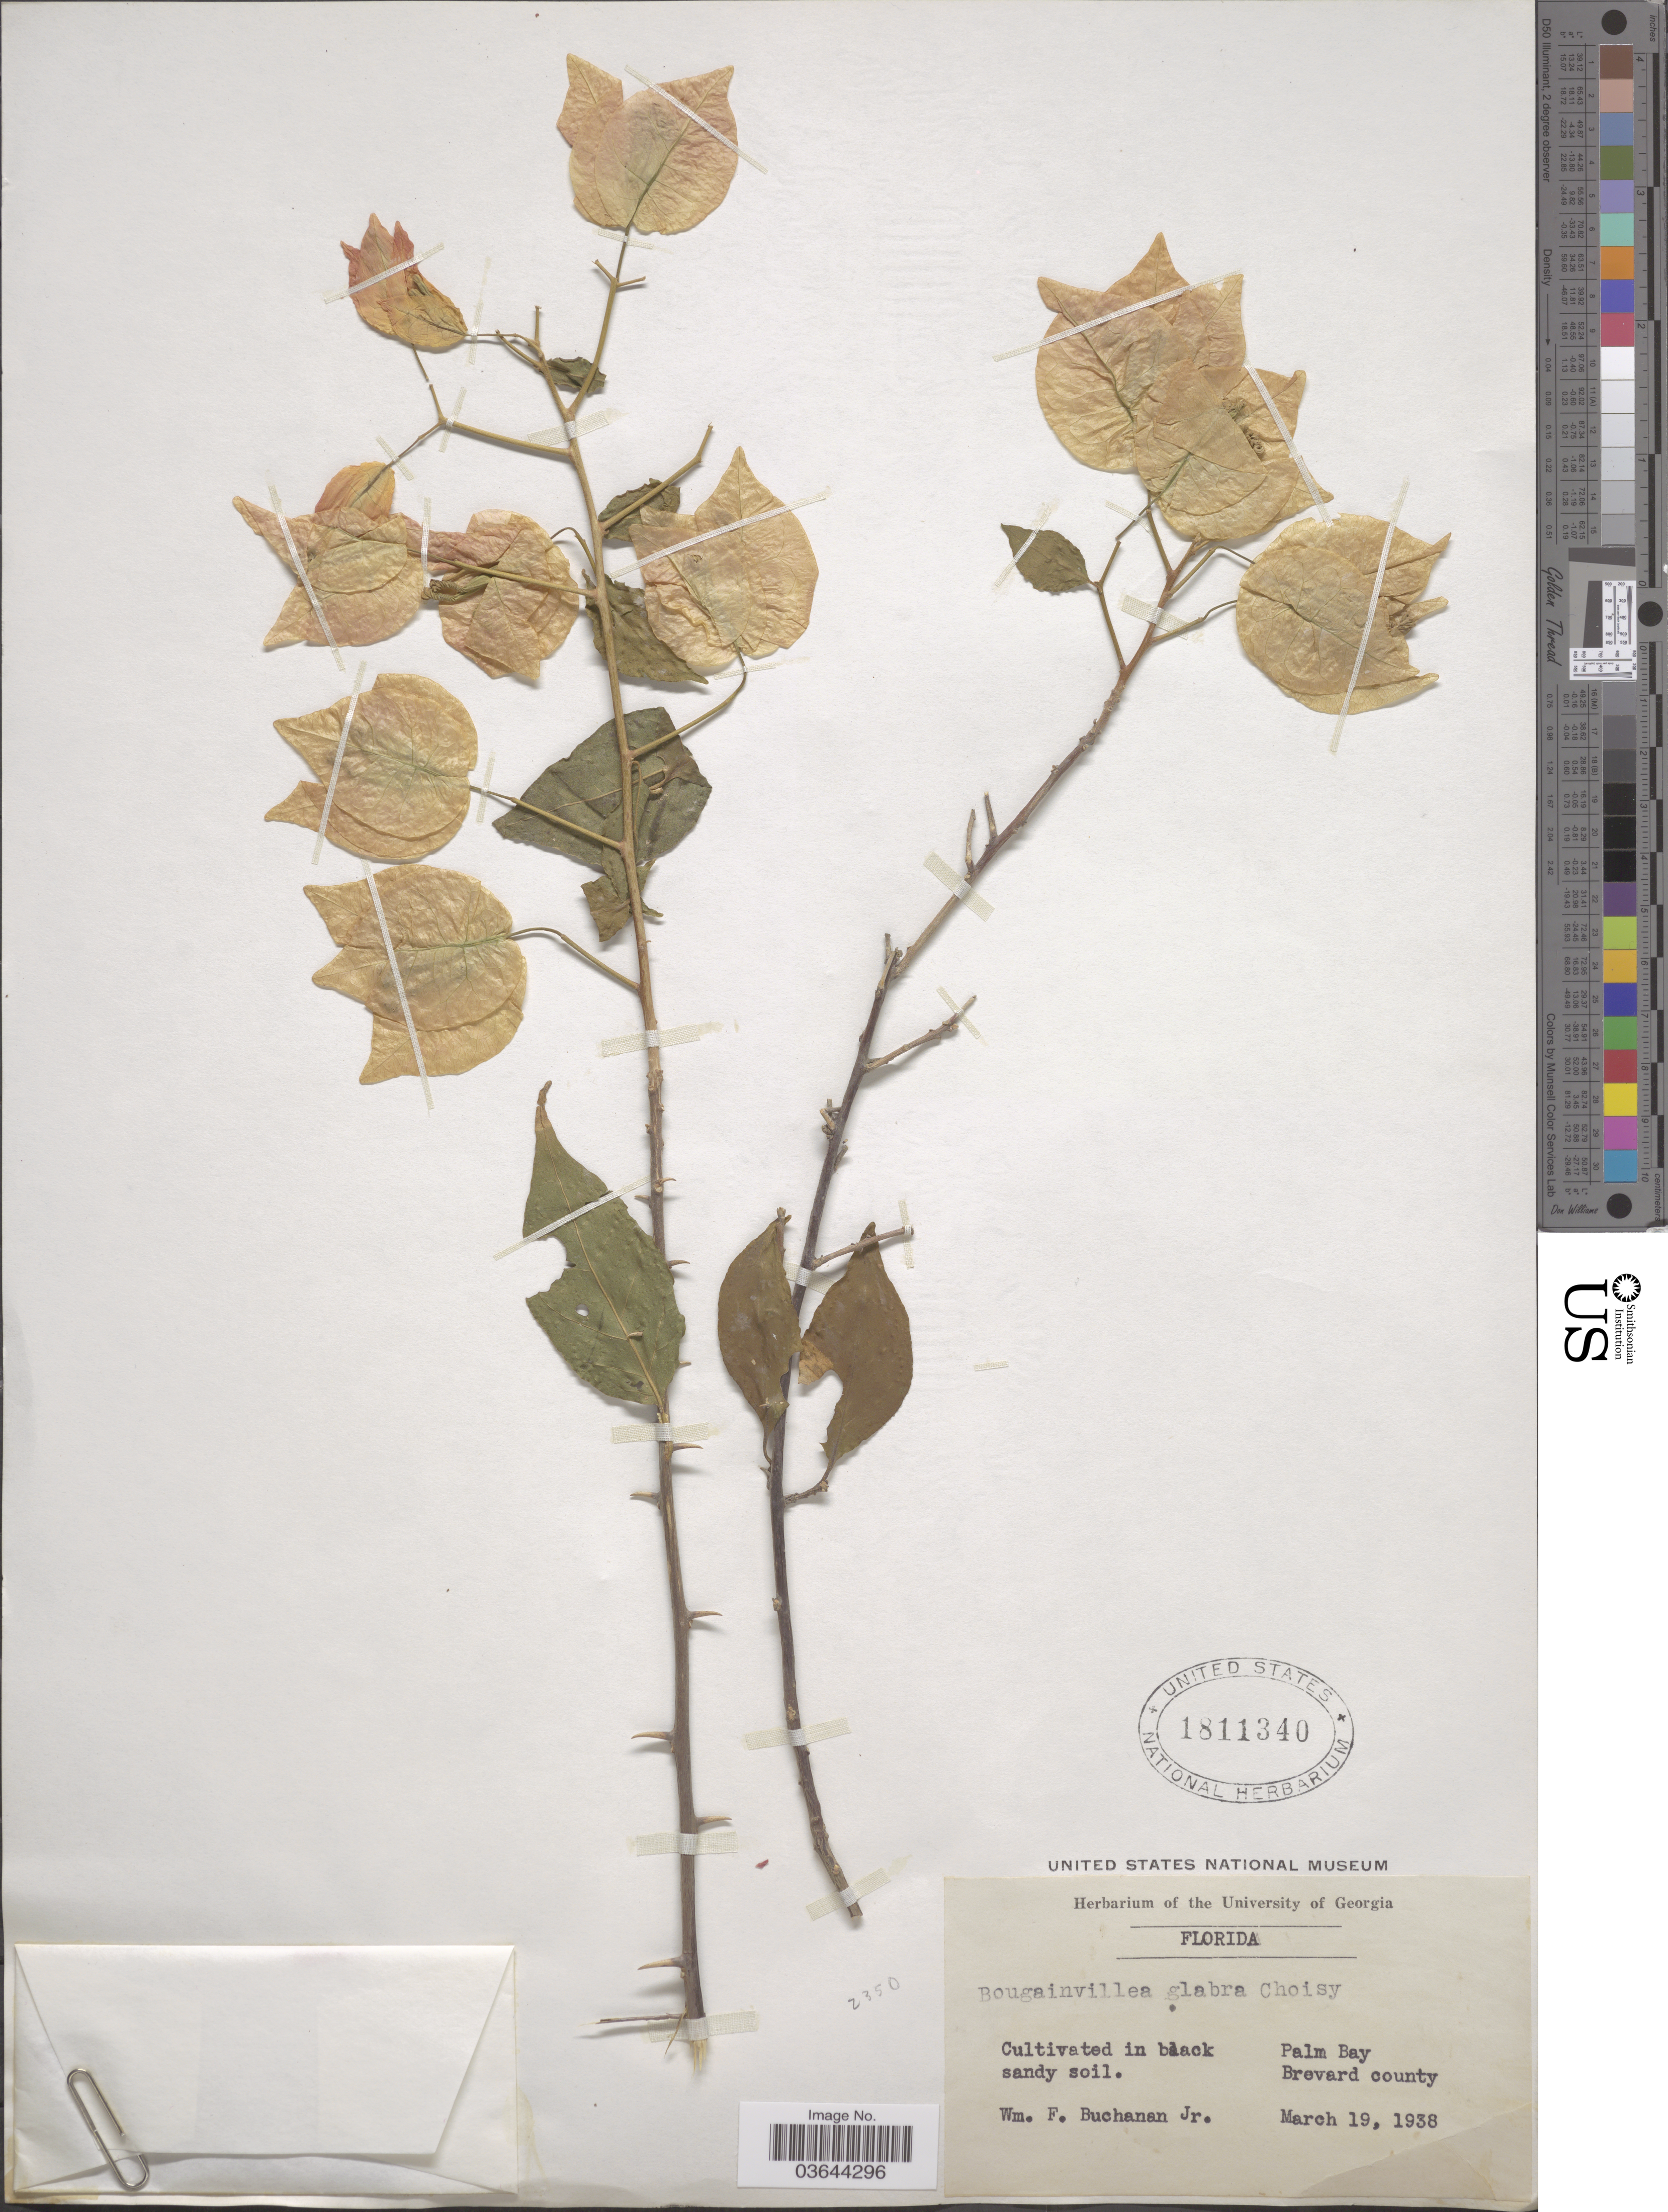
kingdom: Plantae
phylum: Tracheophyta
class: Magnoliopsida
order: Caryophyllales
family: Nyctaginaceae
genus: Bougainvillea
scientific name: Bougainvillea glabra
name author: Choisy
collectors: W. Buchanan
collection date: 1938-03-19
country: United States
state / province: Florida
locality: Palm Bay. Brevard county.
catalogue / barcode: US 1811340